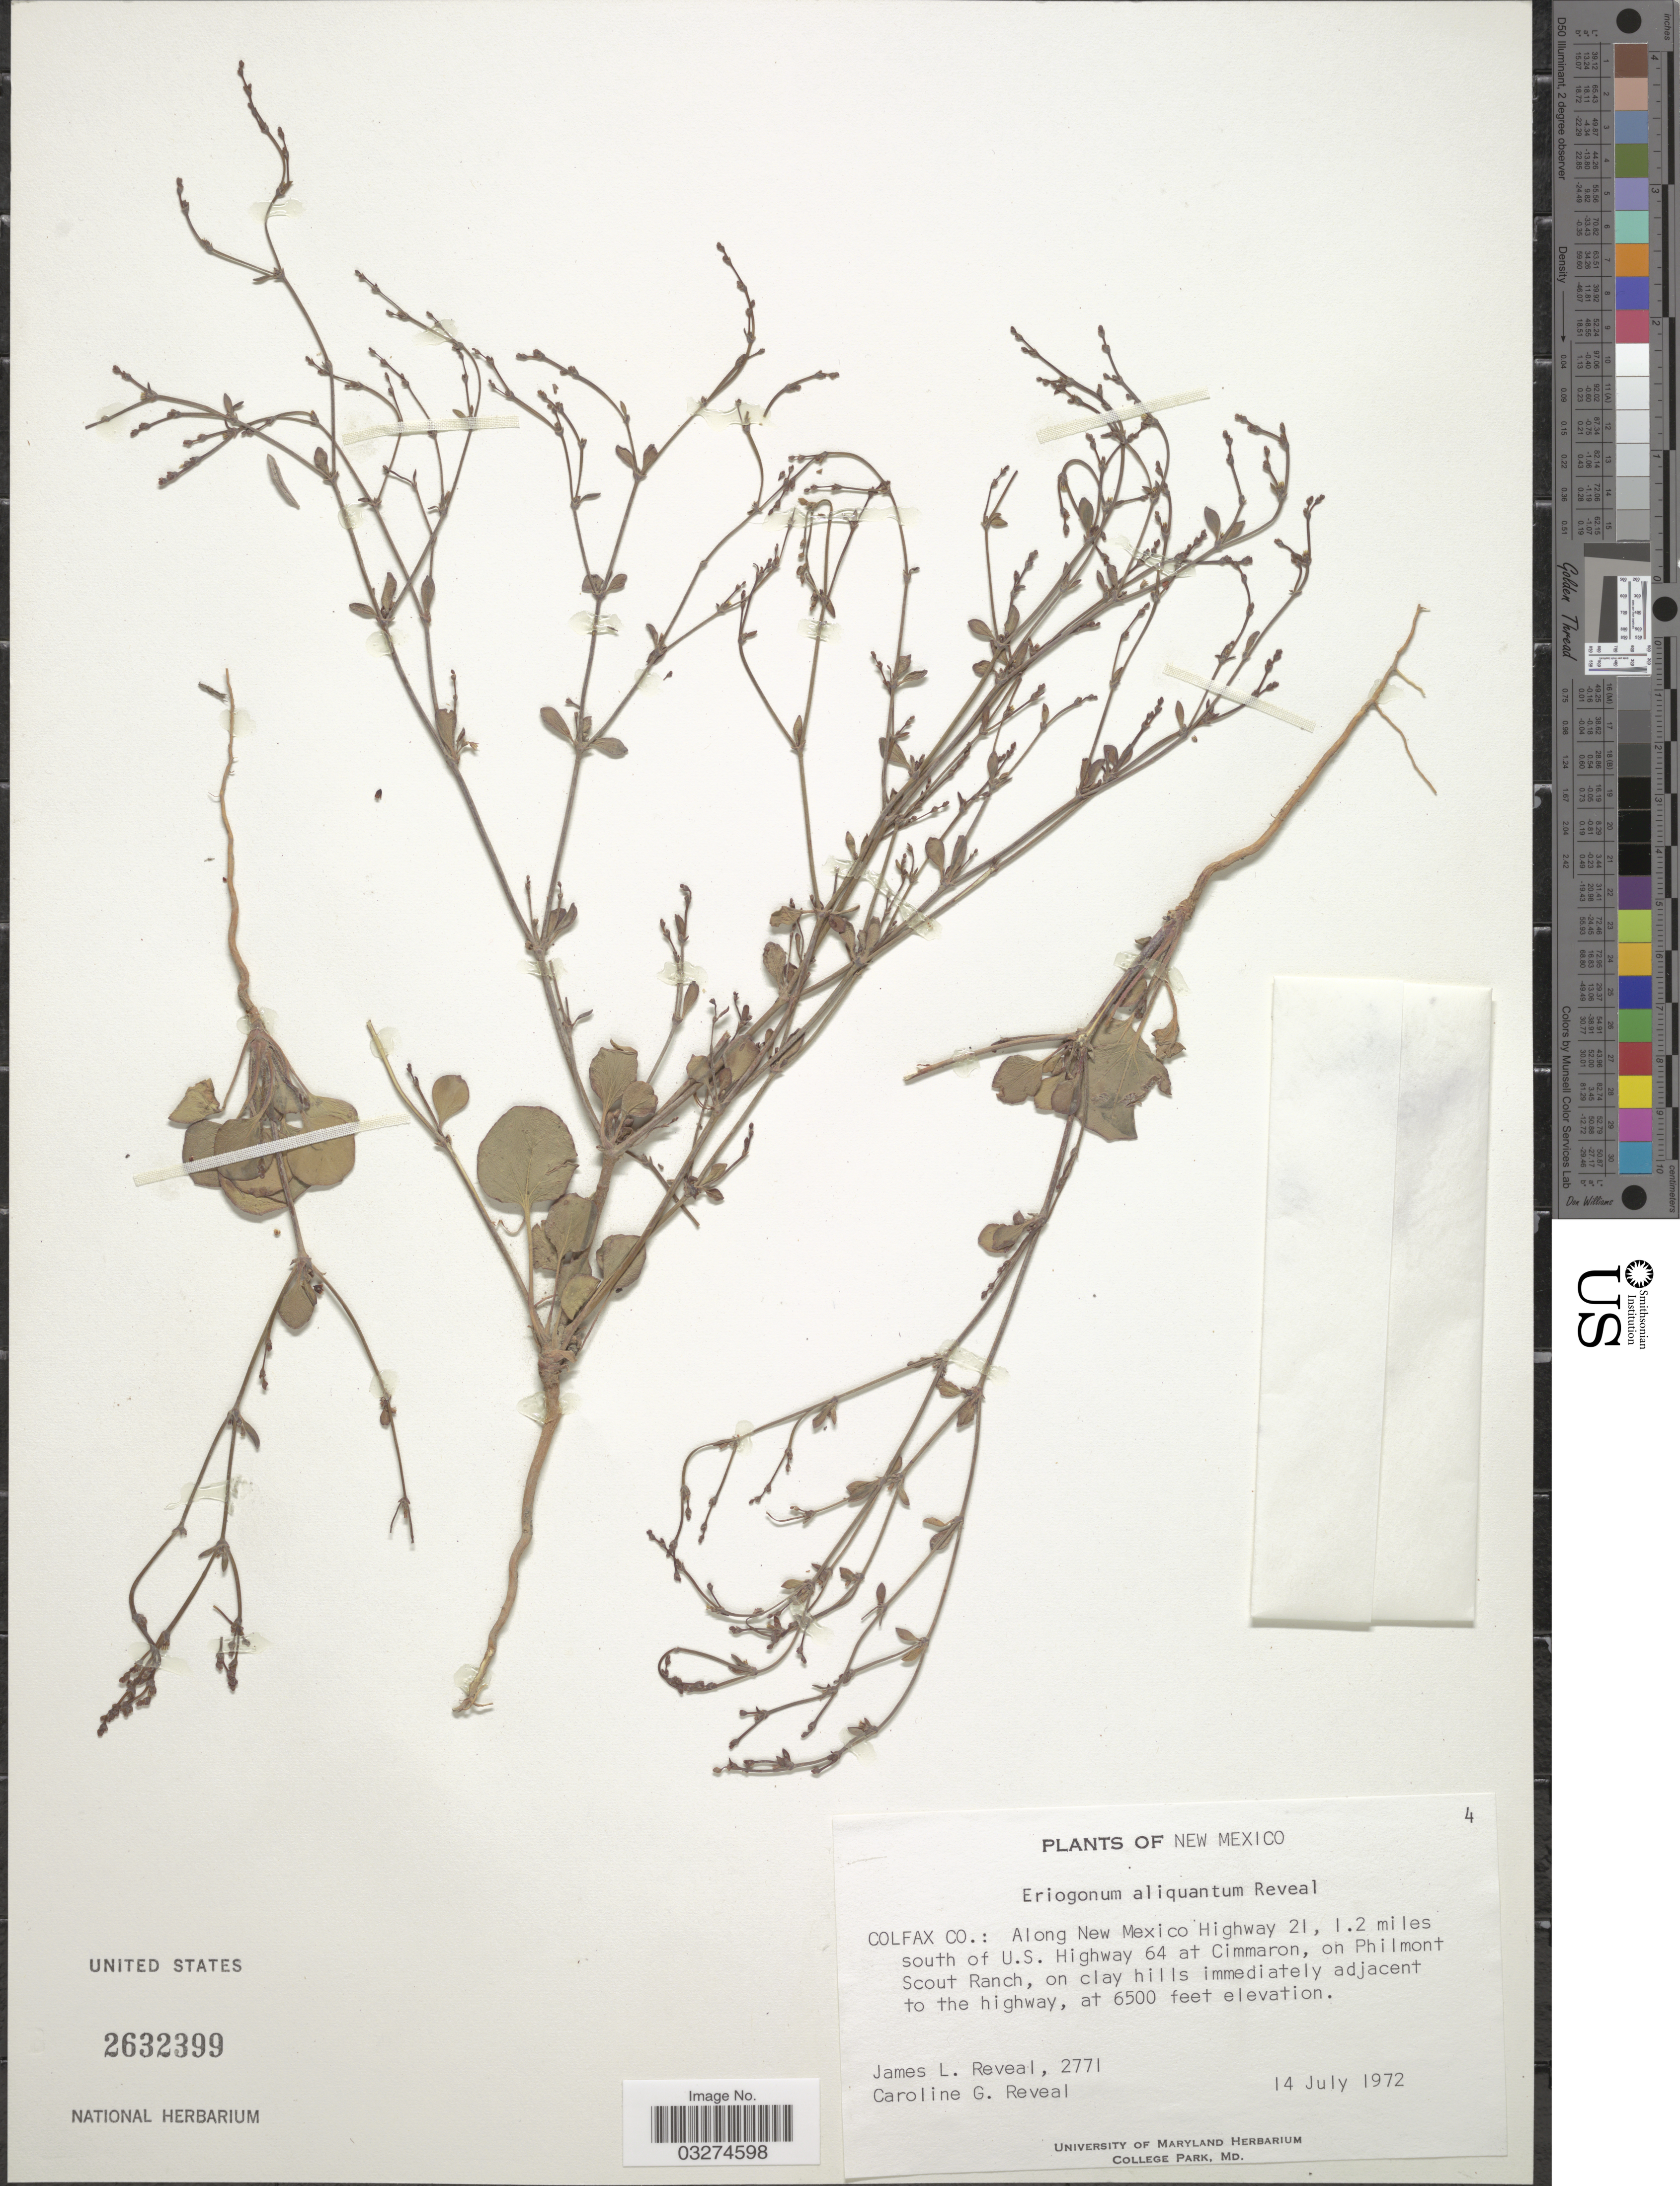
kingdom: Plantae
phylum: Tracheophyta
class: Magnoliopsida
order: Caryophyllales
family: Polygonaceae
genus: Eriogonum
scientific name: Eriogonum aliquantum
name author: Reveal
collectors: J. L. Reveal & C. G. Reveal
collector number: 2771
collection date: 1972-07-14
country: United States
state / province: New Mexico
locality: Colfax Co.: Along New Mexico Highway 21, 1.2 miles south of U.S. Highway 64 at Cimmaron, on Philmont Scout Ranch, on clay hills immediately adjacent to the highway.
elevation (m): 1981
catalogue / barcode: US 2632399